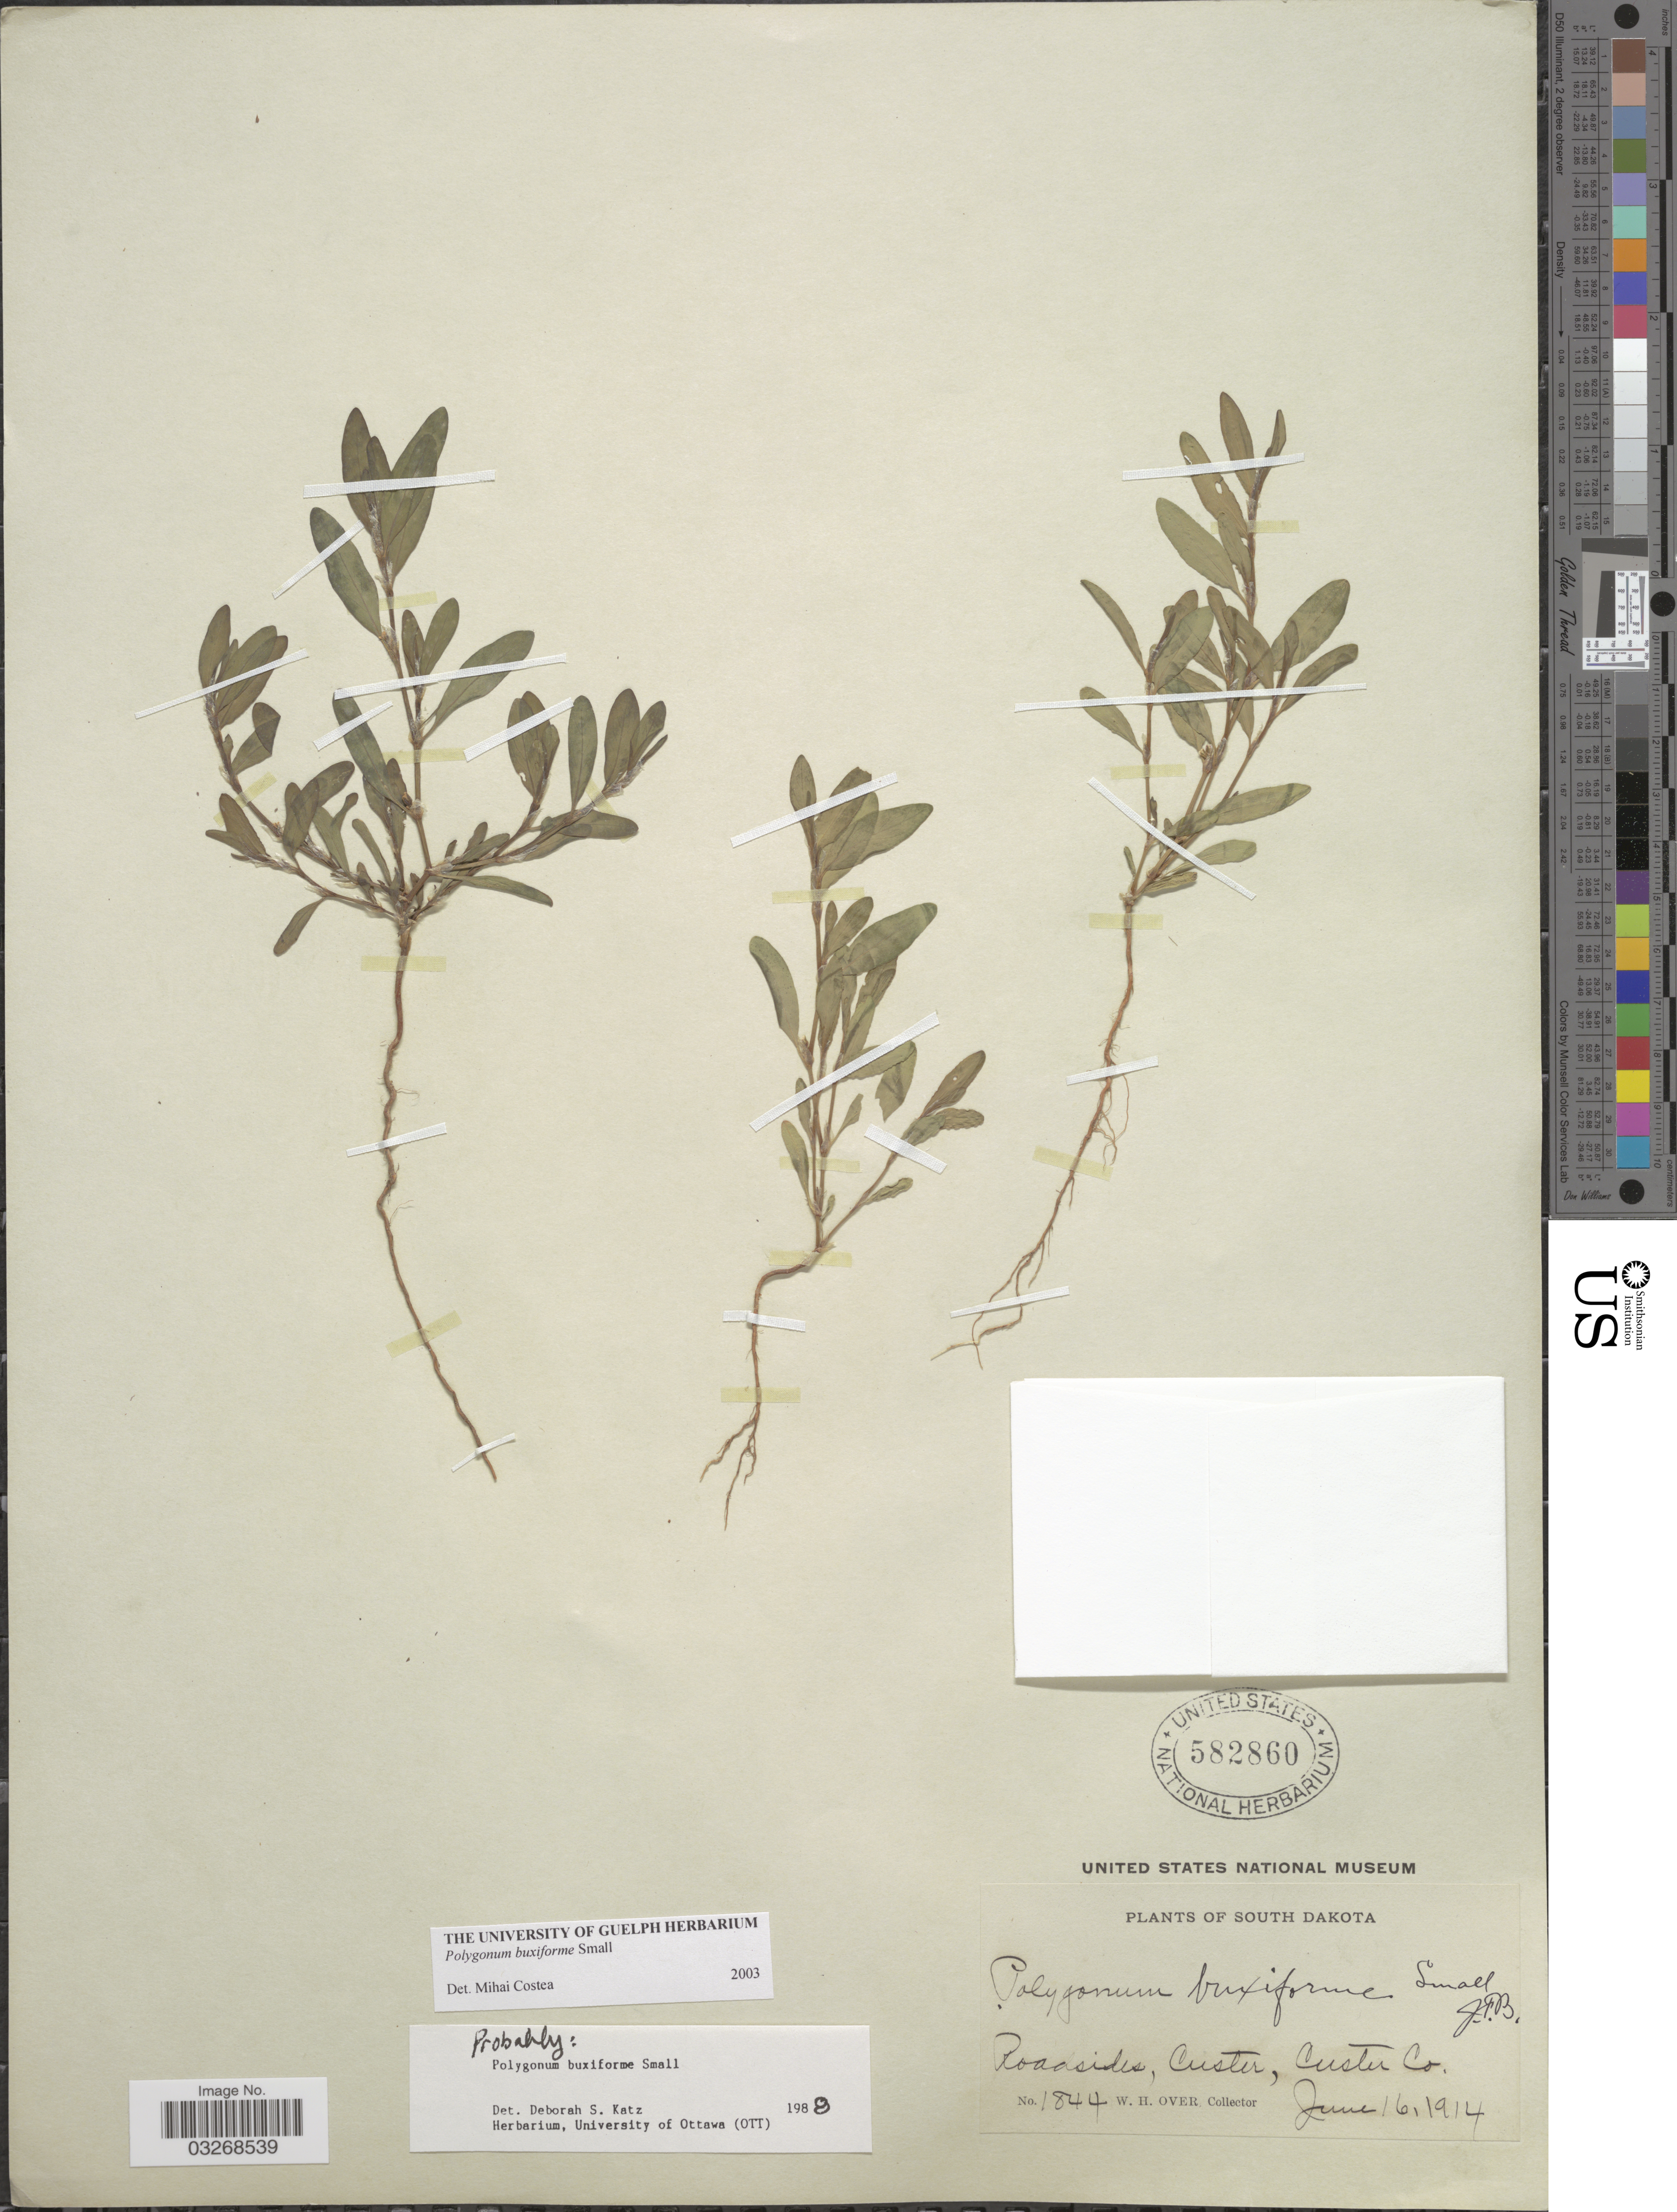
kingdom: Plantae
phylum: Tracheophyta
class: Magnoliopsida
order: Caryophyllales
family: Polygonaceae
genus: Polygonum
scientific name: Polygonum buxiforme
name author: Small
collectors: W. Over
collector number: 1844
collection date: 1914-06-16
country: United States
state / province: South Dakota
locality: Roadsides, Custer, Custer Co.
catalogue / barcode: US 582860